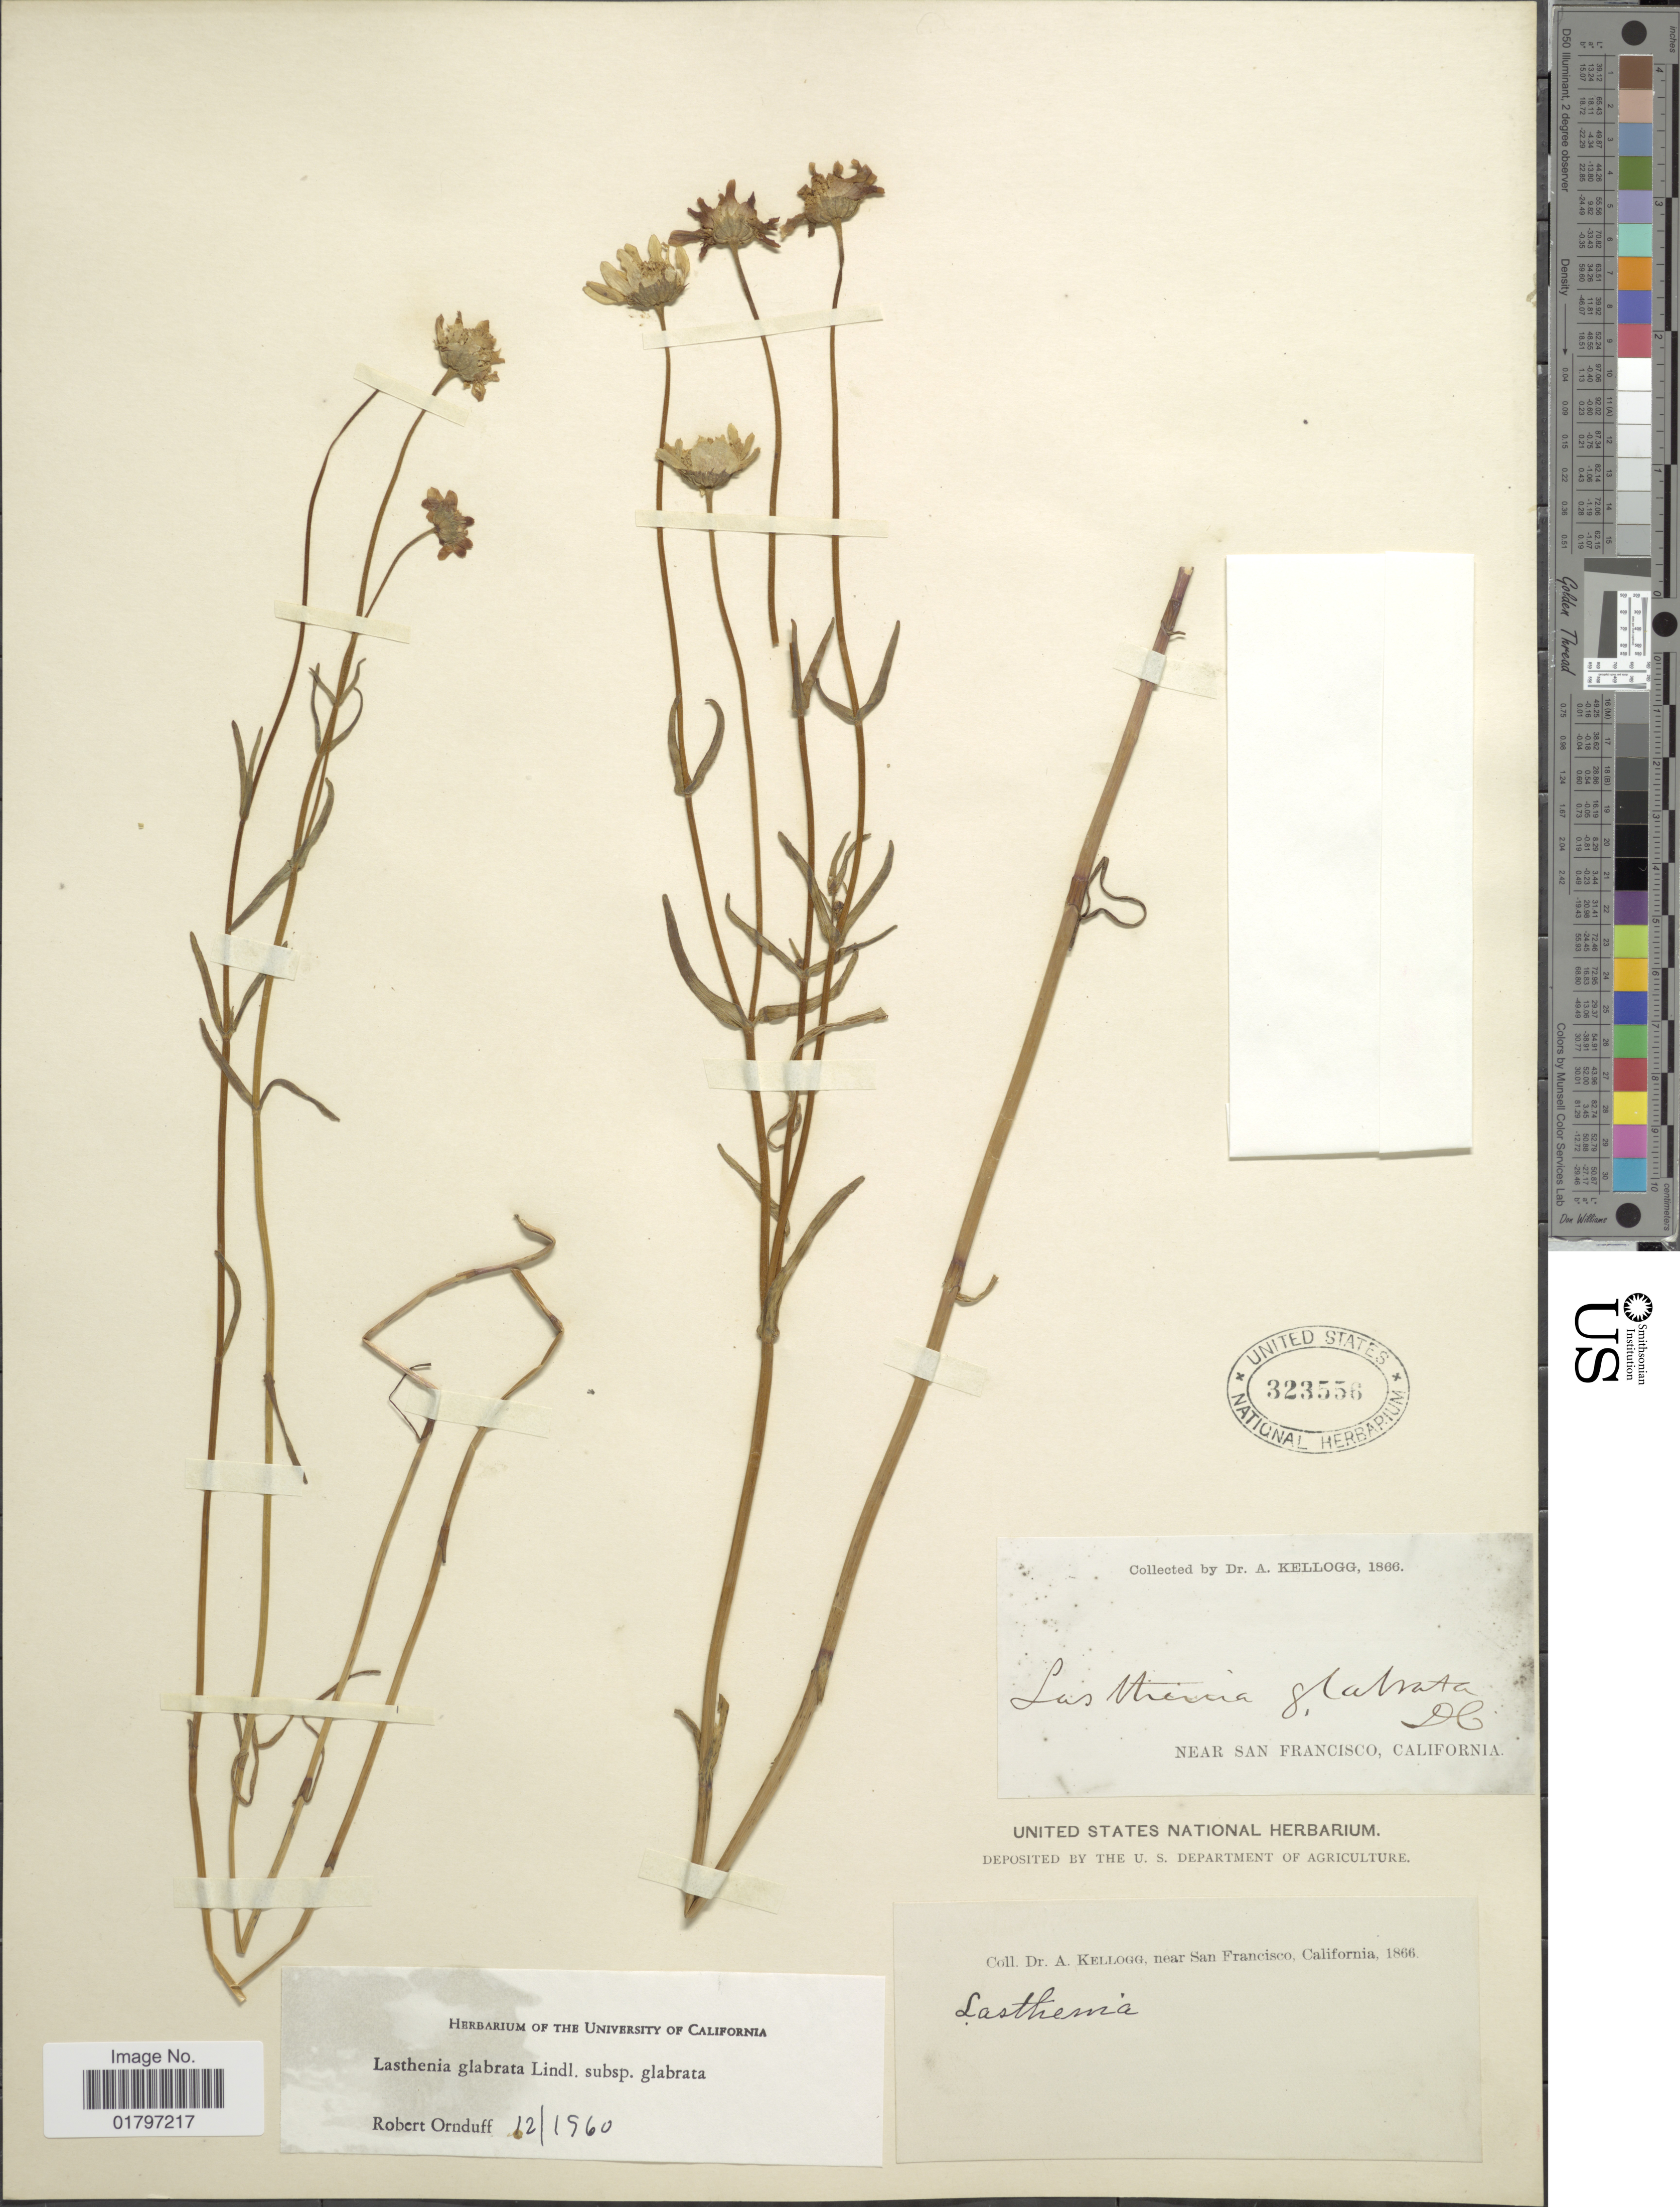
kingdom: Plantae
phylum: Tracheophyta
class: Magnoliopsida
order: Asterales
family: Asteraceae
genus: Lasthenia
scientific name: Lasthenia glabrata subsp. glabrata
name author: Lindl.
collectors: A. Kellogg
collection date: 1866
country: United States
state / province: California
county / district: San Francisco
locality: Near San Francisco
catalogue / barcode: US 323556